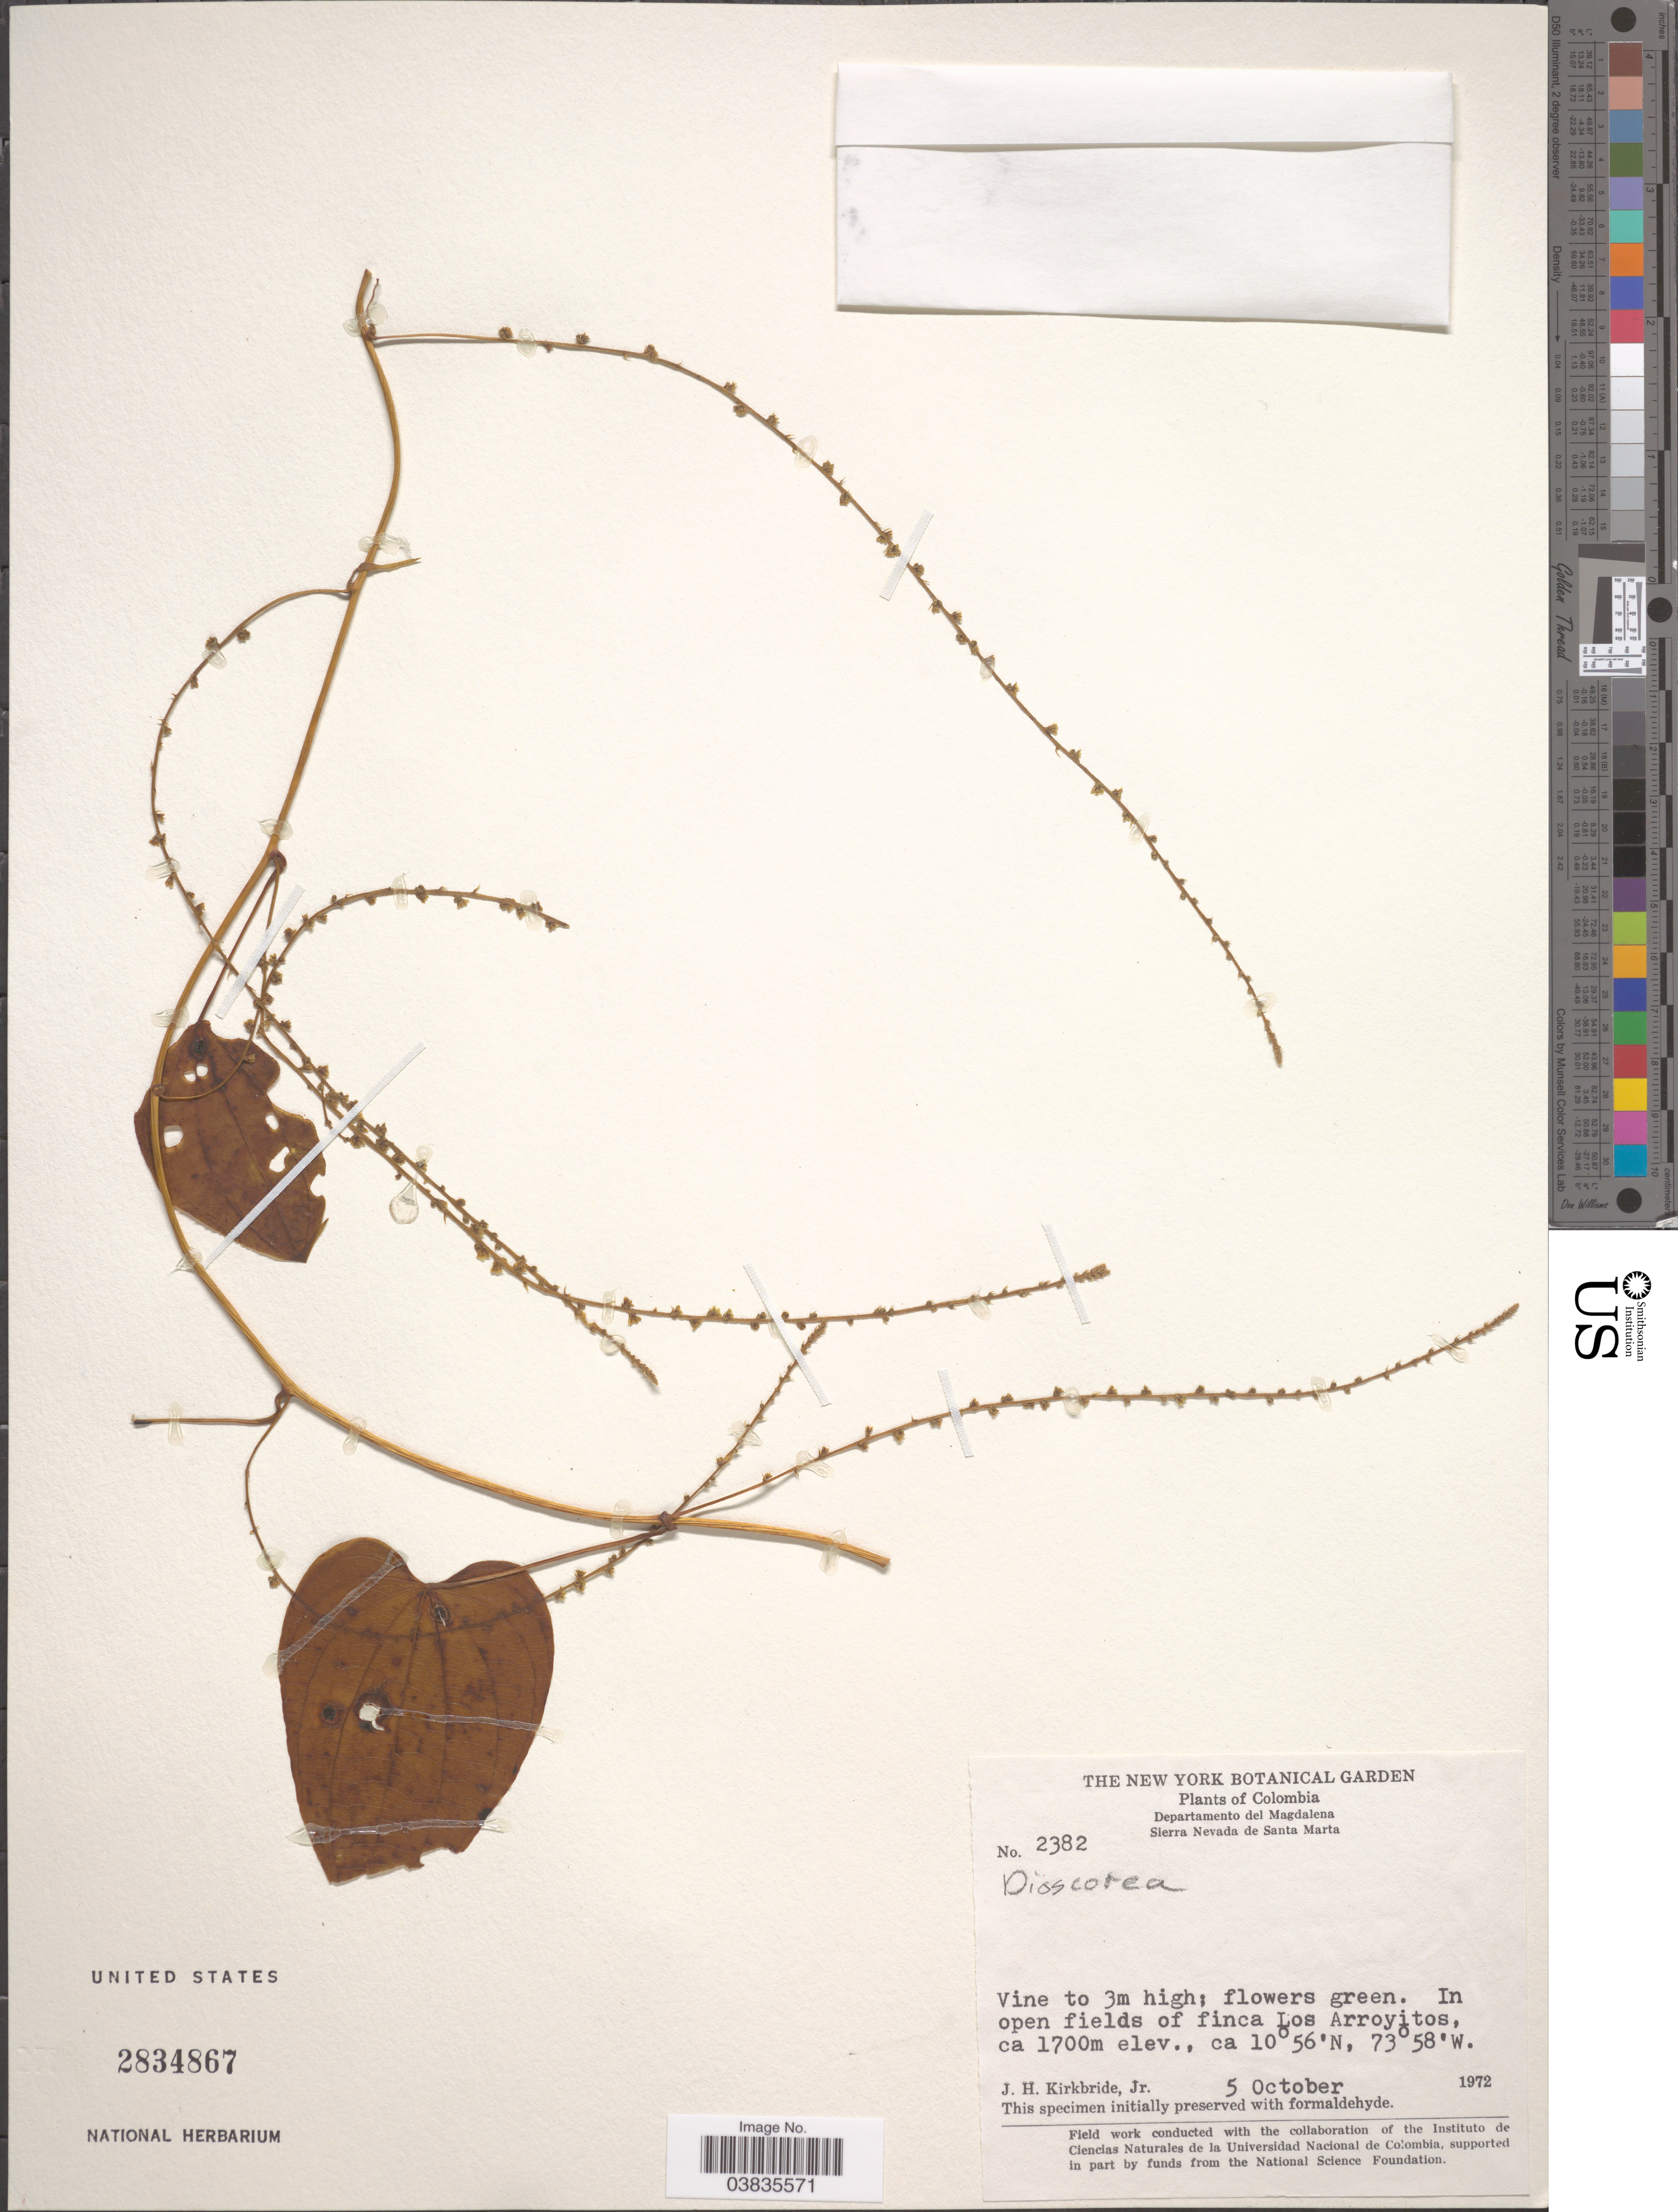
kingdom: Plantae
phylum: Tracheophyta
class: Liliopsida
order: Dioscoreales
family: Dioscoreaceae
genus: Dioscorea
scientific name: Dioscorea sp.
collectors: J. H. Kirkbride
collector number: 2382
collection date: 1972-10-05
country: Colombia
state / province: Magdalena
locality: Departamento del Magdalena. Sierra Nevada de Santa Marta. In open fields of finca Los Arroyitos.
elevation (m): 1700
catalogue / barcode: US 2834867